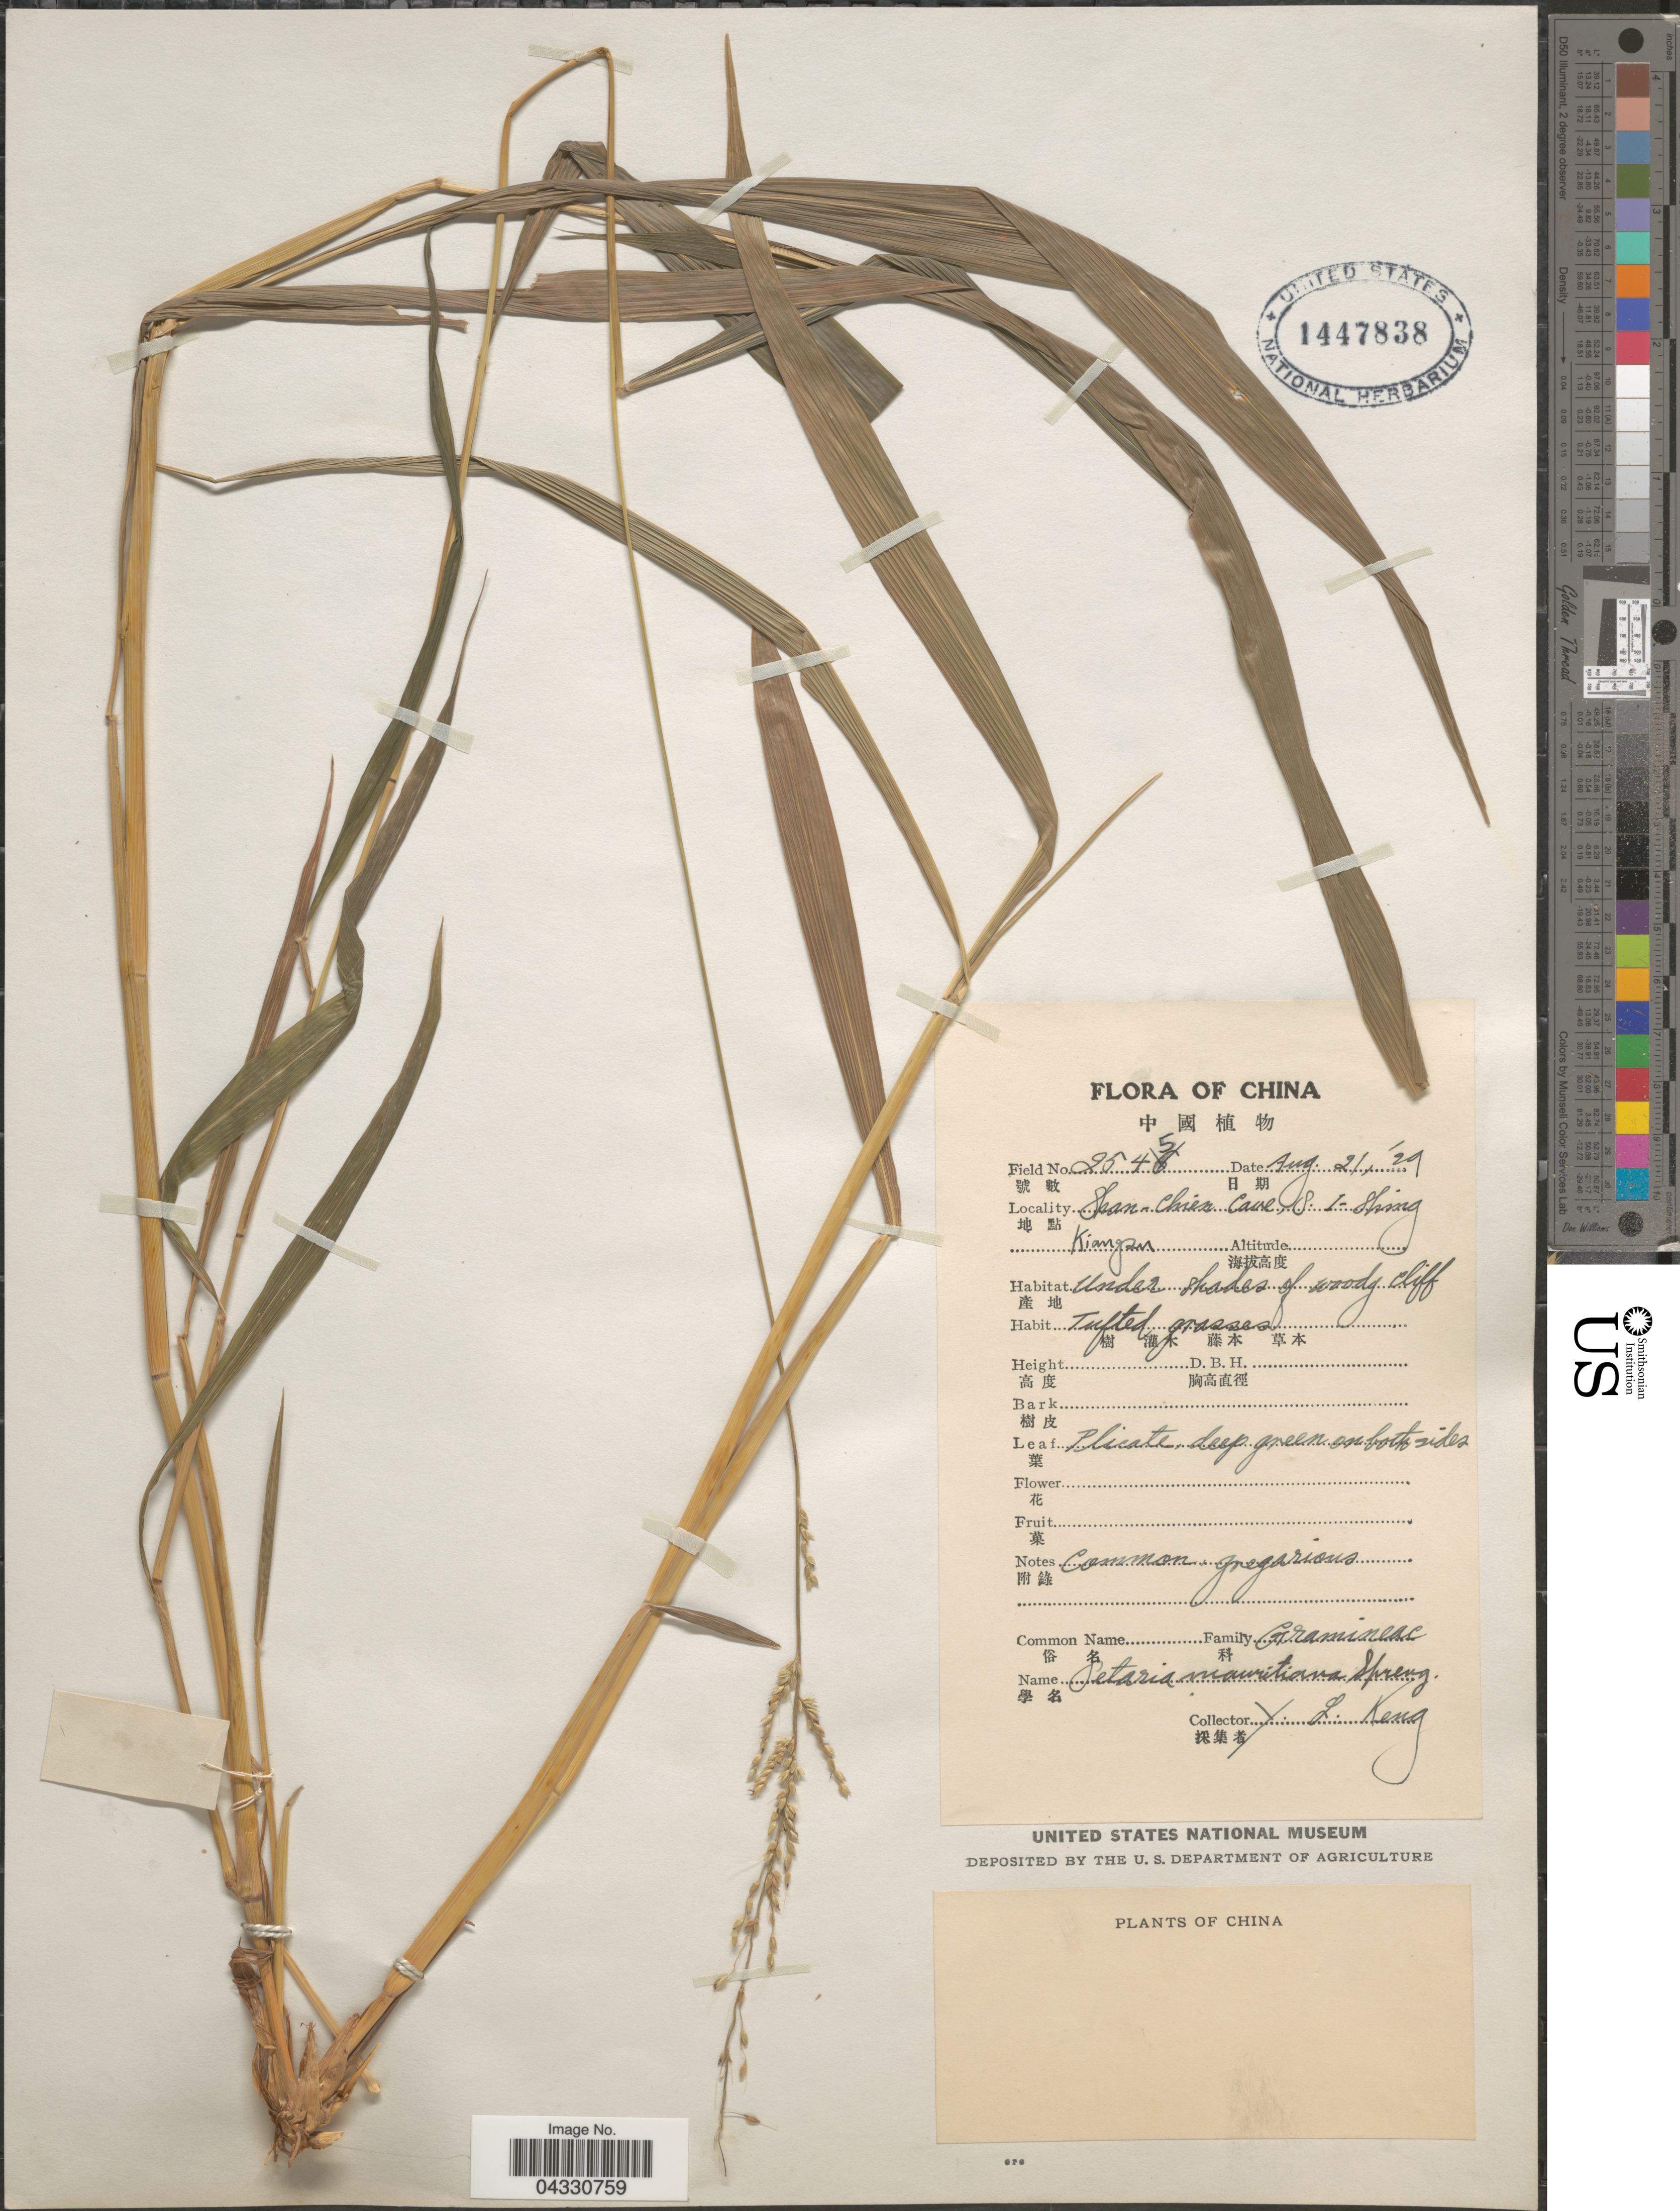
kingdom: Plantae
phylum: Tracheophyta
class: Liliopsida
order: Poales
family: Poaceae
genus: Setaria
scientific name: Setaria sp.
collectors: Y. L. Keng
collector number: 2545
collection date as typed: Transcribed d/m/y: 21/8/29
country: China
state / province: Jiangsu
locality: Shan-chien Cave, S. I-Shing, Kiangsu.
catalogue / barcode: US 1447838